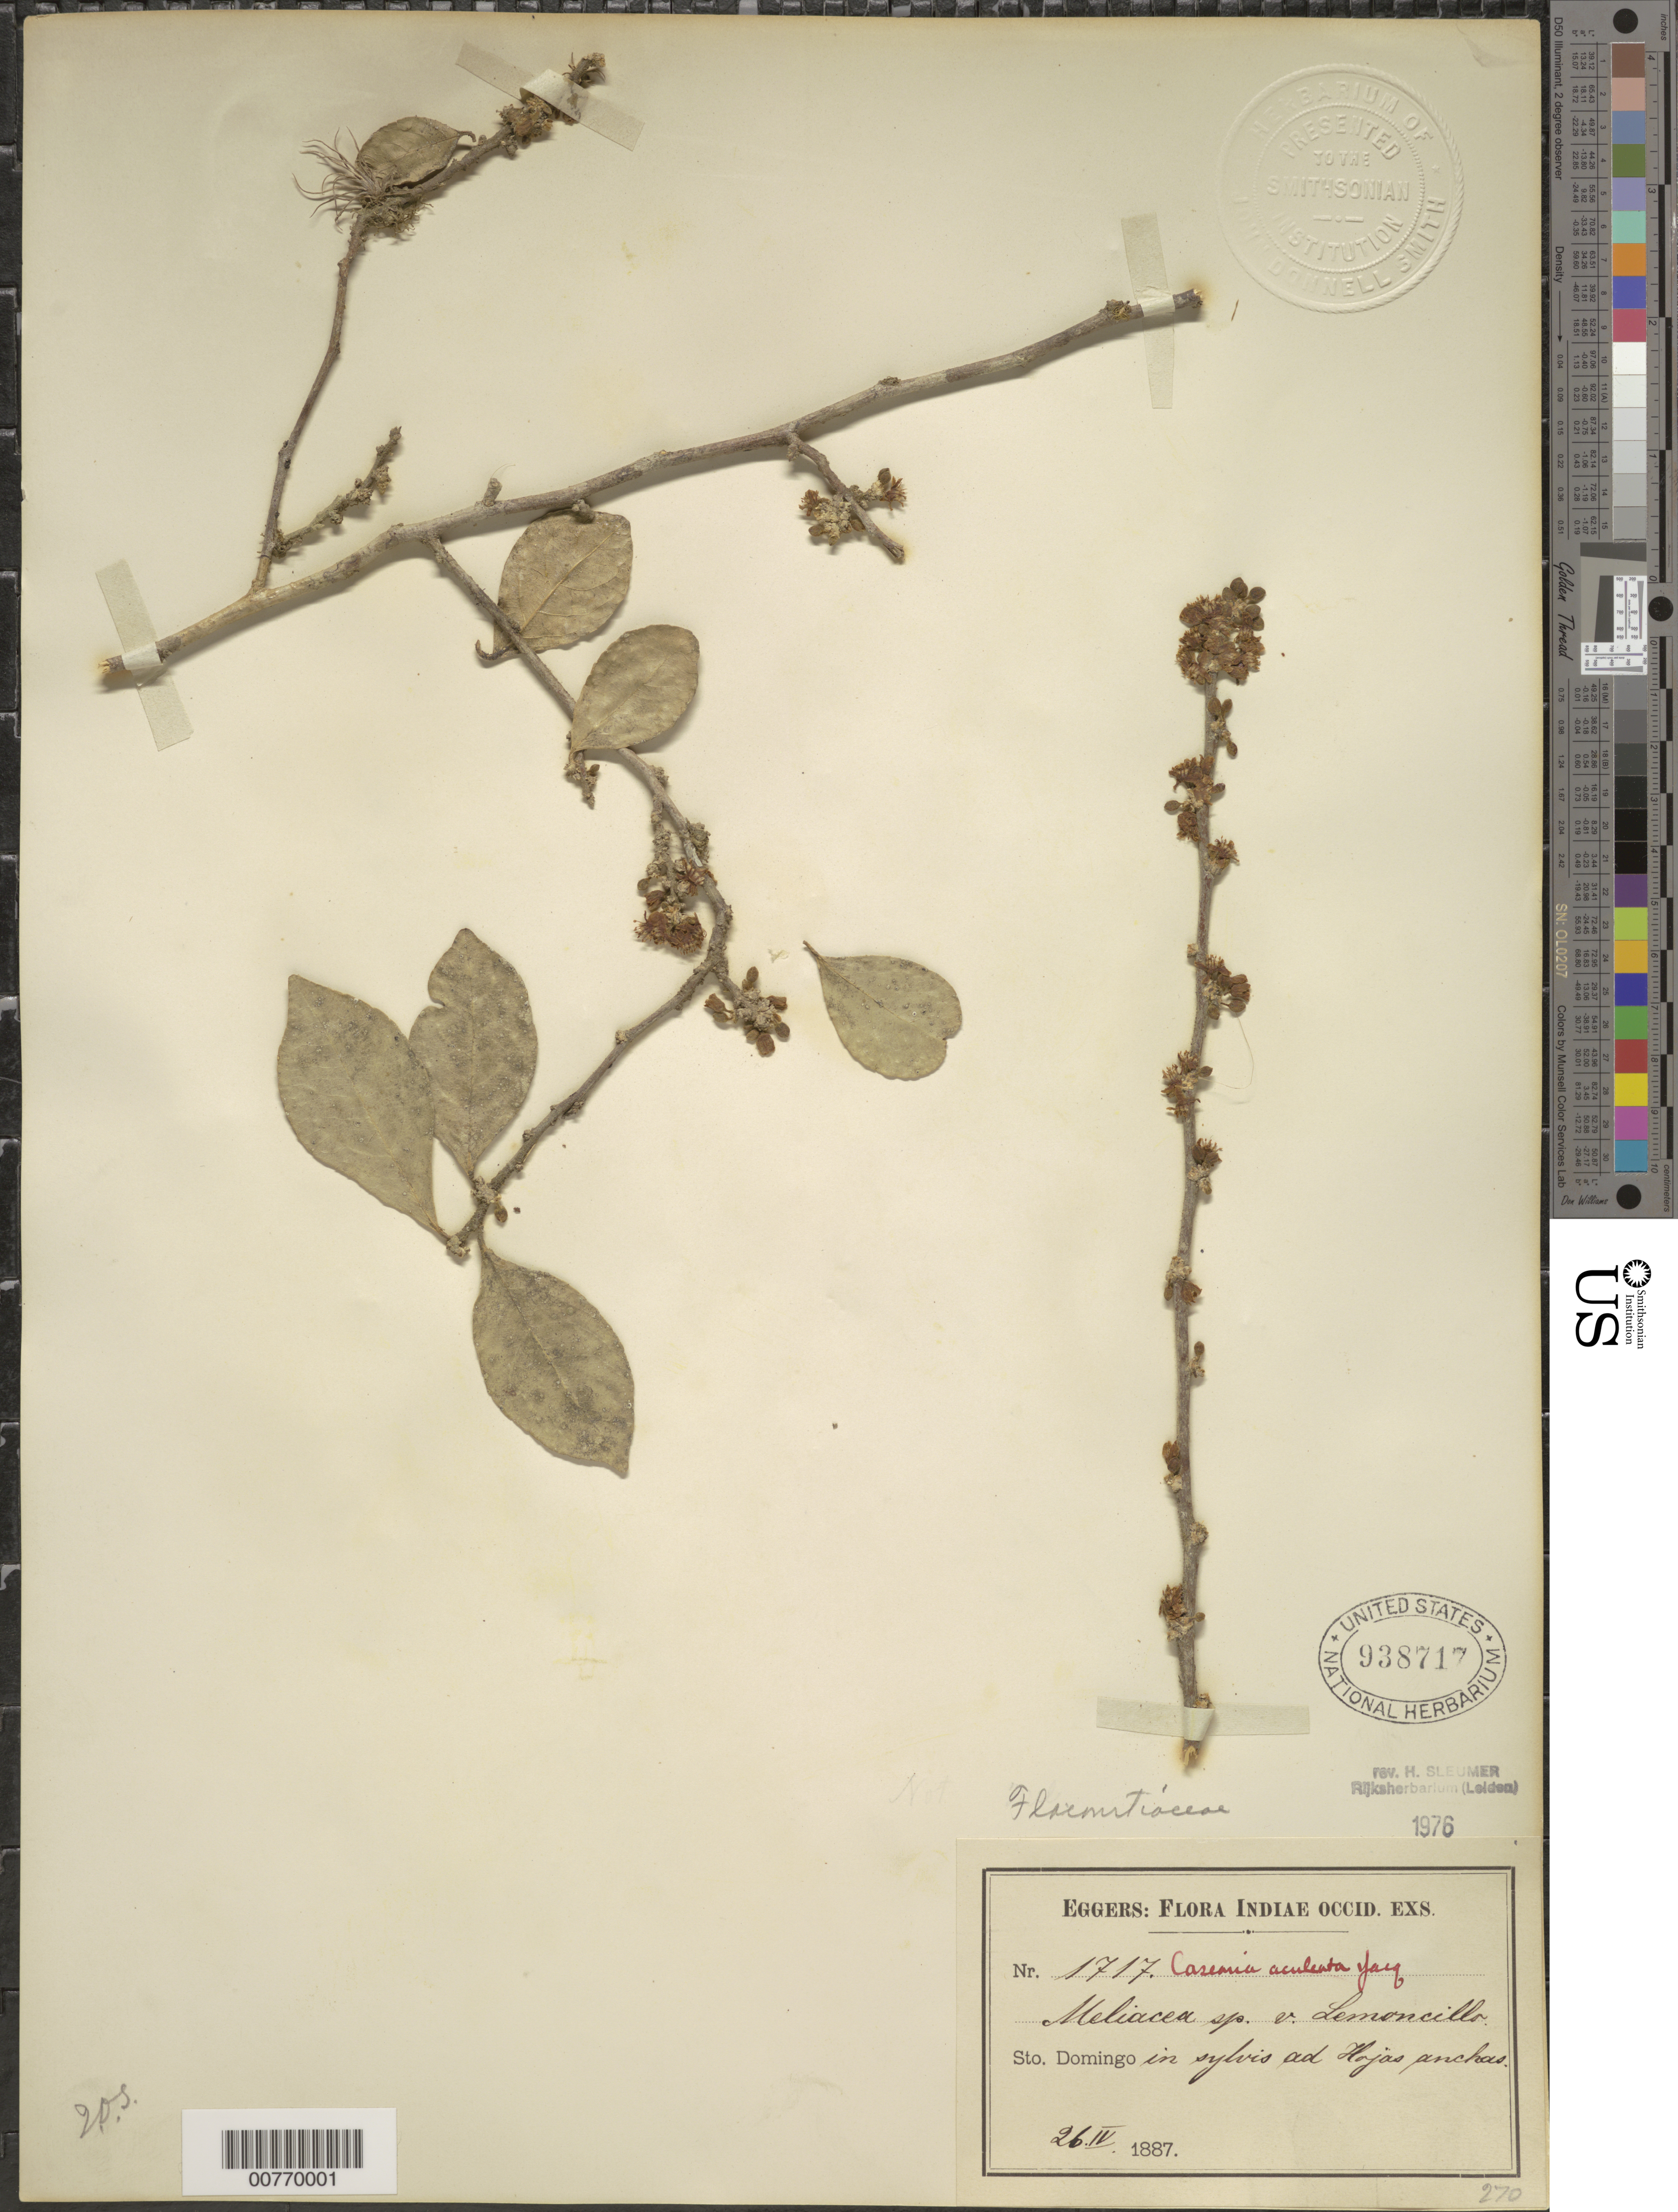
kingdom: Plantae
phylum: Tracheophyta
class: Magnoliopsida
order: Malpighiales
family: Salicaceae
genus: Casearia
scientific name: Casearia aculeata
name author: Jacq.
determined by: Sleumer, H. O.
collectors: H. F. A. von Eggers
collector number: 1717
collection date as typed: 26 Apr 1887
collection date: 1887-04-26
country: Dominican Republic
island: Hispaniola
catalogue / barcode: US 938717